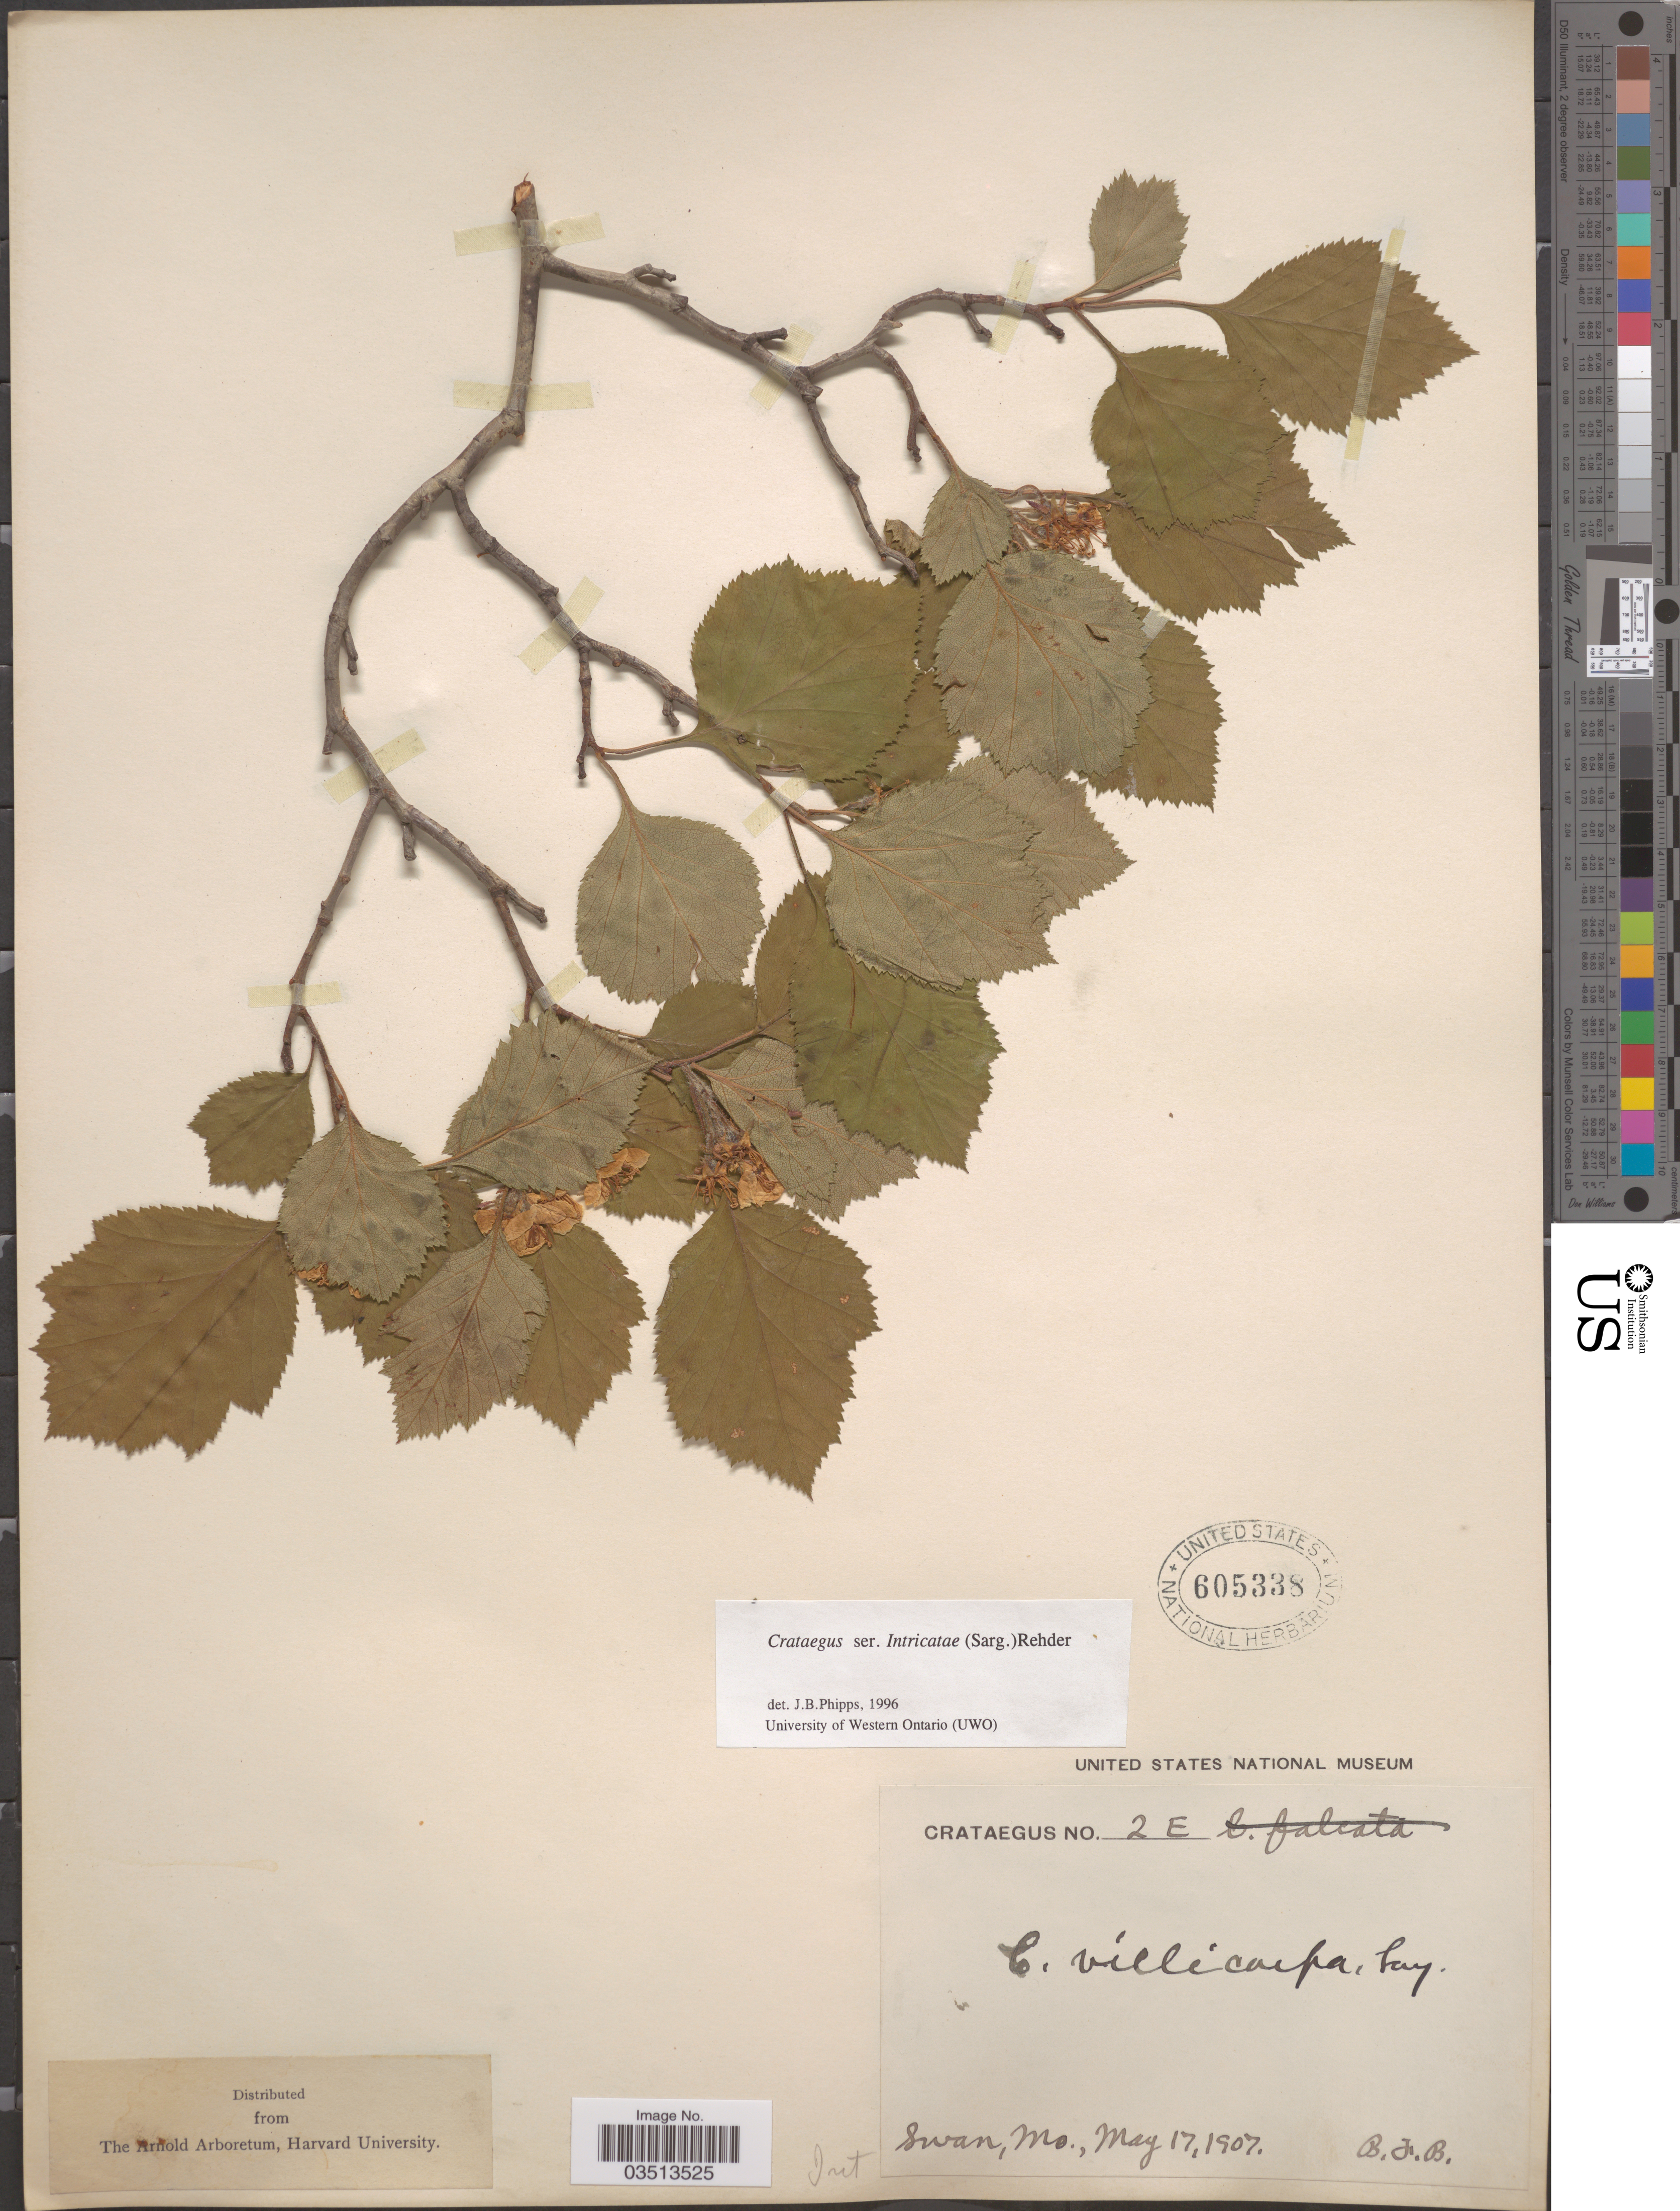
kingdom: Plantae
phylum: Tracheophyta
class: Magnoliopsida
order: Rosales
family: Rosaceae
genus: Crataegus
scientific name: Crataegus biltmoreana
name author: Beadle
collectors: B. F. B.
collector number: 2E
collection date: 1907-05-17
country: United States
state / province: Missouri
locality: Swan.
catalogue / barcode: US 605338